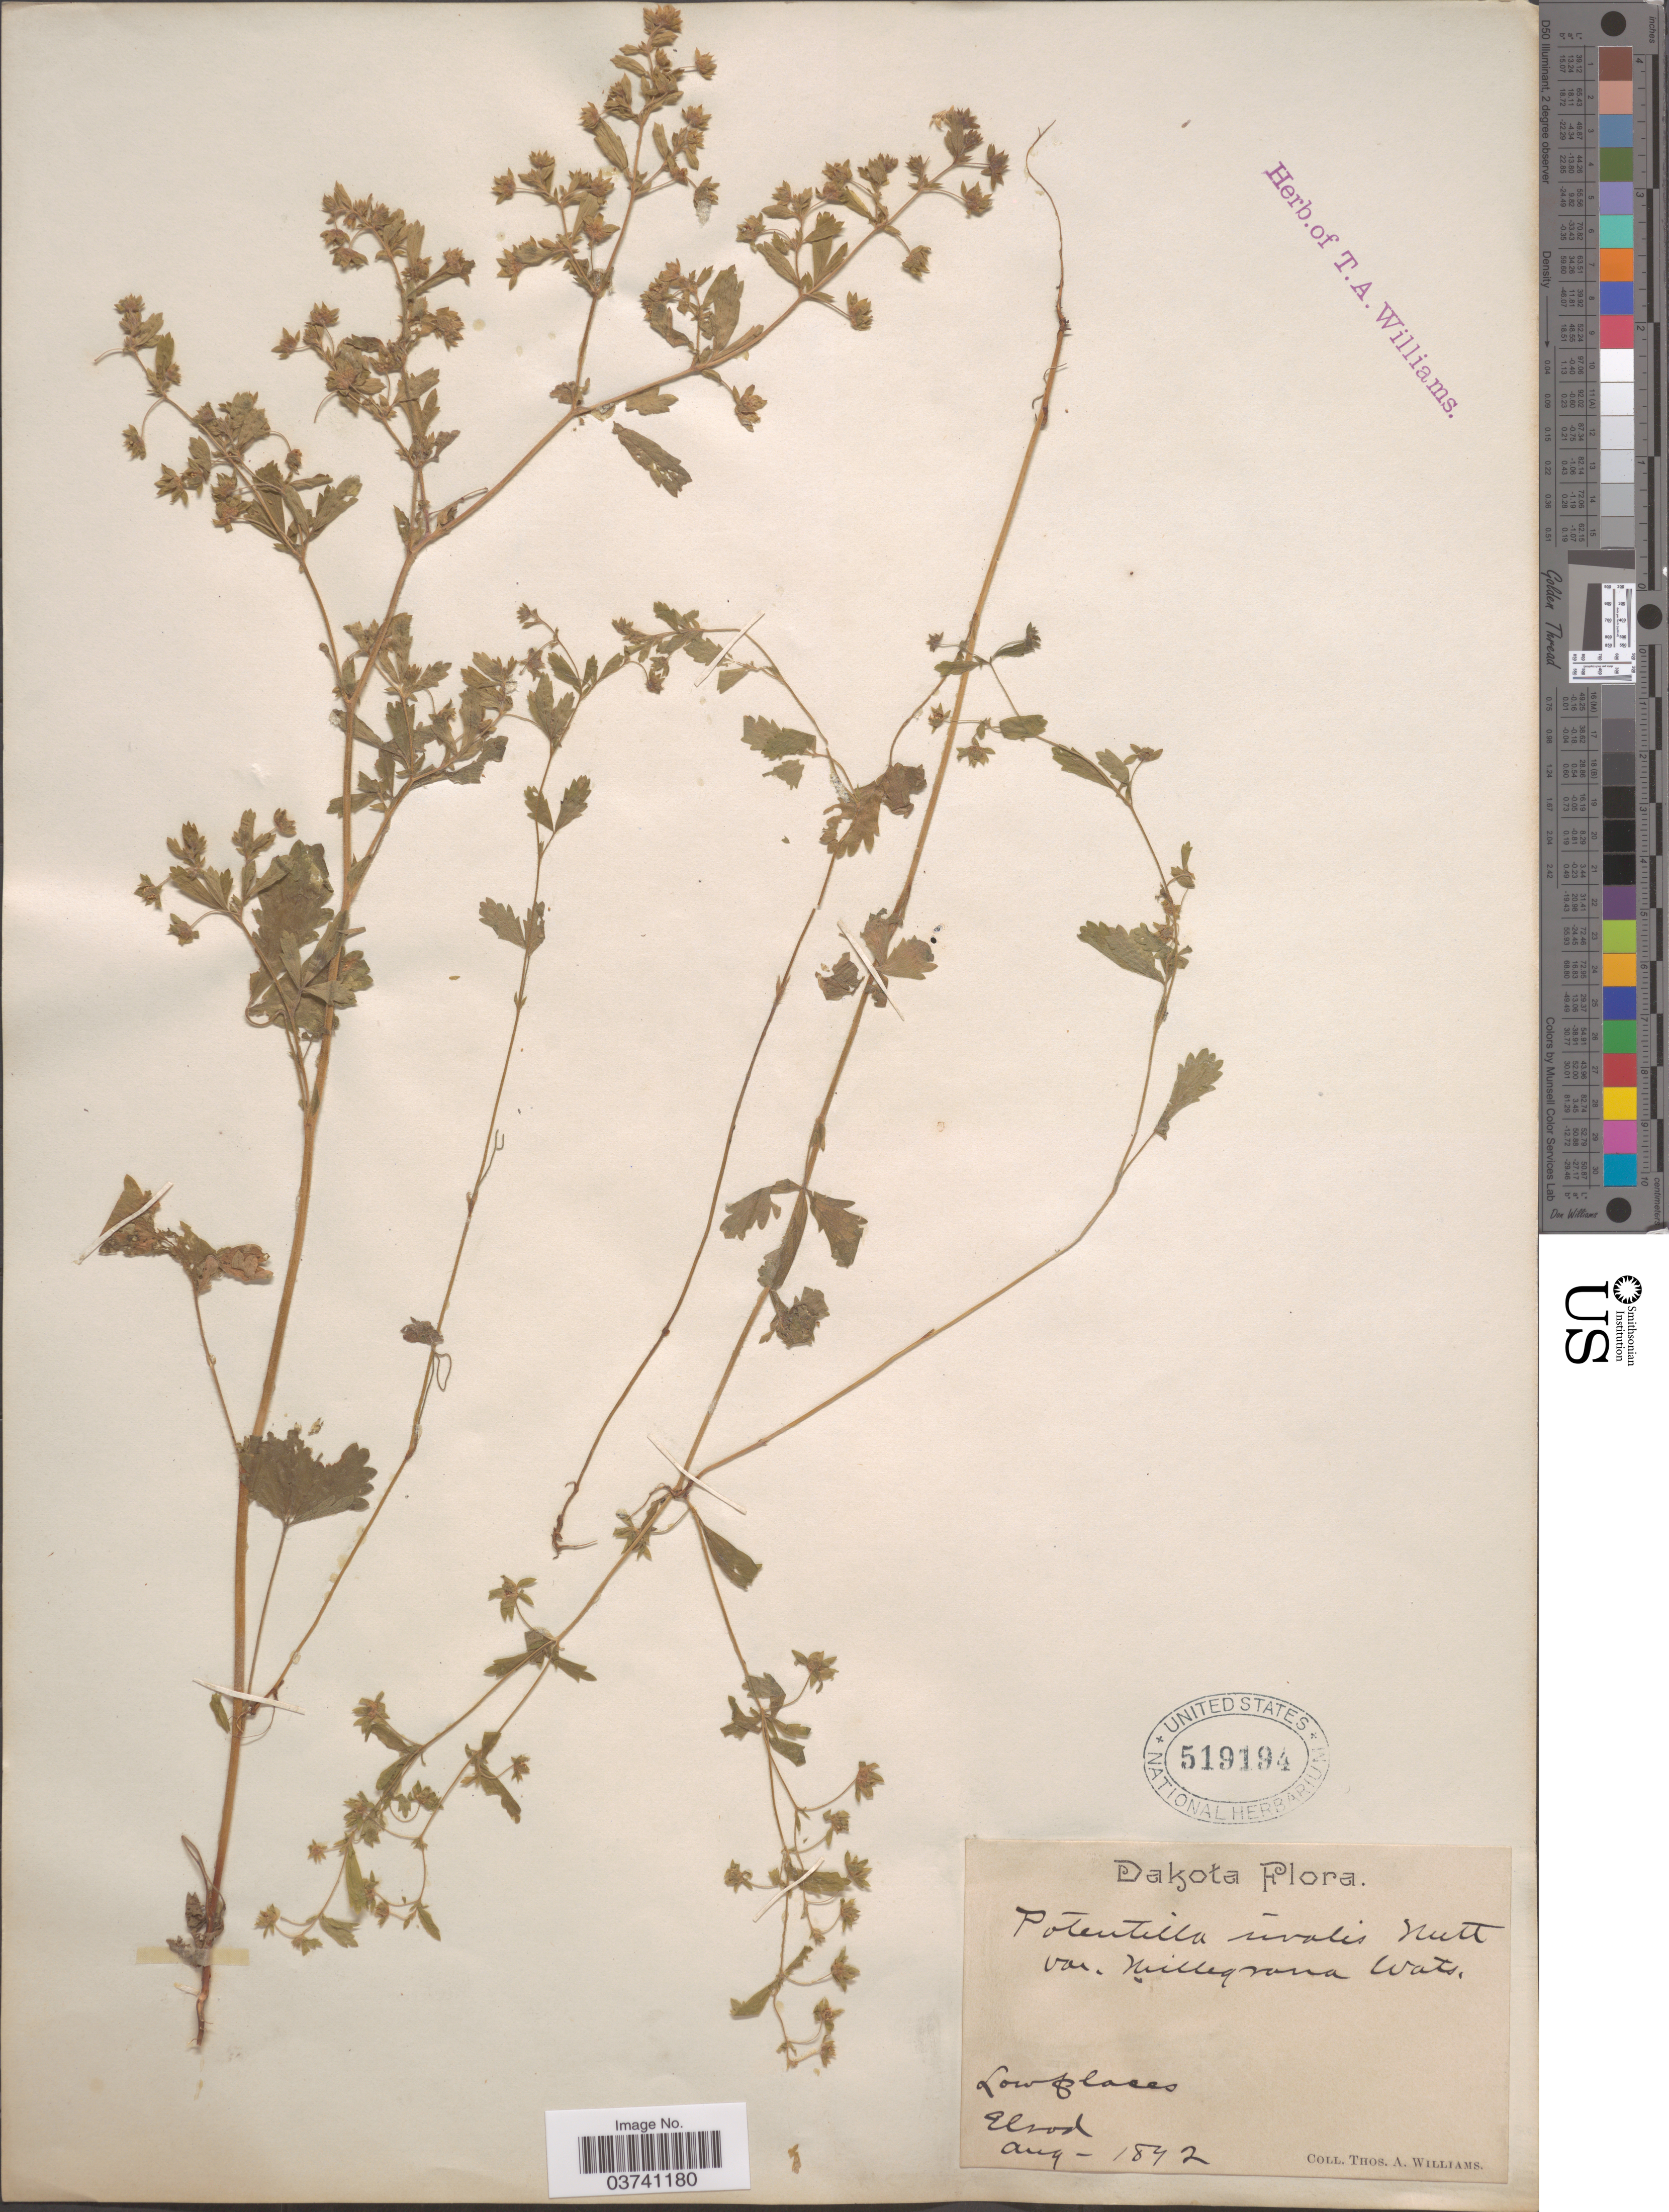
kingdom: Plantae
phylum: Tracheophyta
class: Magnoliopsida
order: Rosales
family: Rosaceae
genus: Potentilla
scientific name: Potentilla rivalis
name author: Nutt.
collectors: T. A. Williams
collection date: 1842-08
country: United States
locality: Dakota. Low places. Elrod.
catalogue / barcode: US 519194